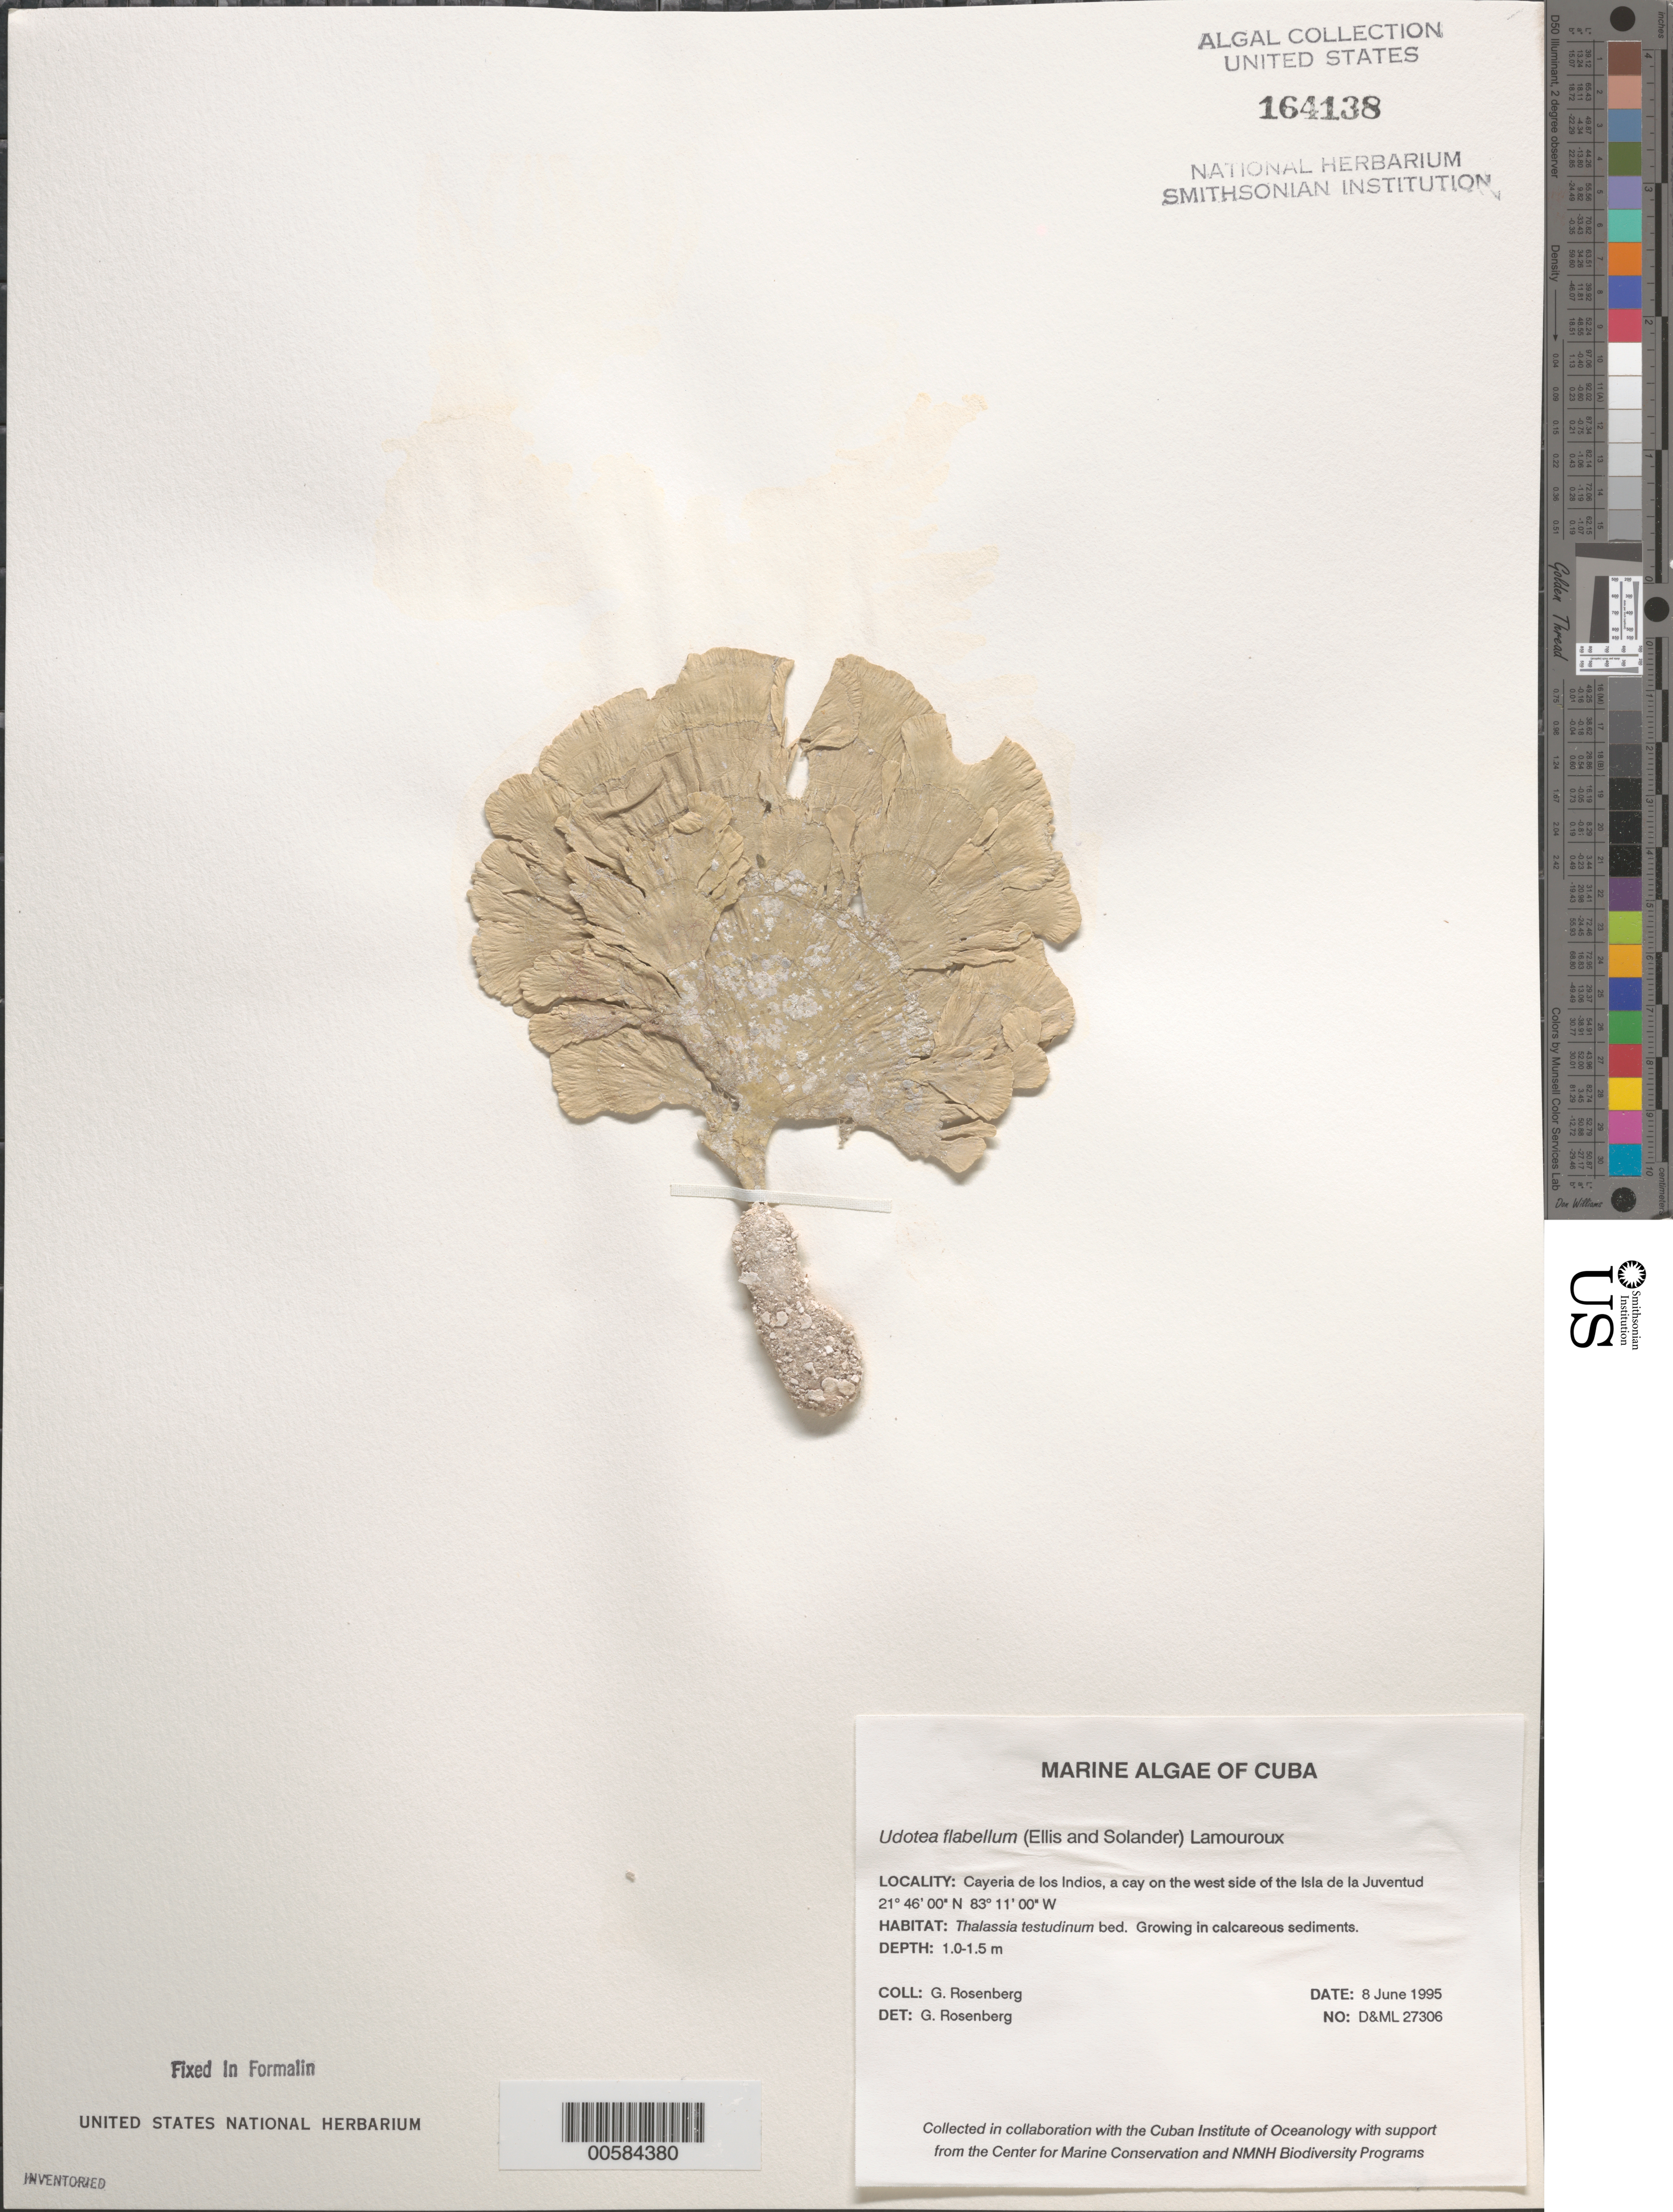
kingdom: Plantae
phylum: Chlorophyta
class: Ulvophyceae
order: Bryopsidales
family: Udoteaceae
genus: Udotea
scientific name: Udotea flabellum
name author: (J. Ellis & Sol.) M. Howe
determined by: Rosenberg, G.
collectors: G. Rosenberg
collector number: D&ML 27306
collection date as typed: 08 Jun 1995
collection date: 1995-06-08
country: Cuba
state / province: Isla de La Juventud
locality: Cayeria de los indios, isla de la juventud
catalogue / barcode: US 164138